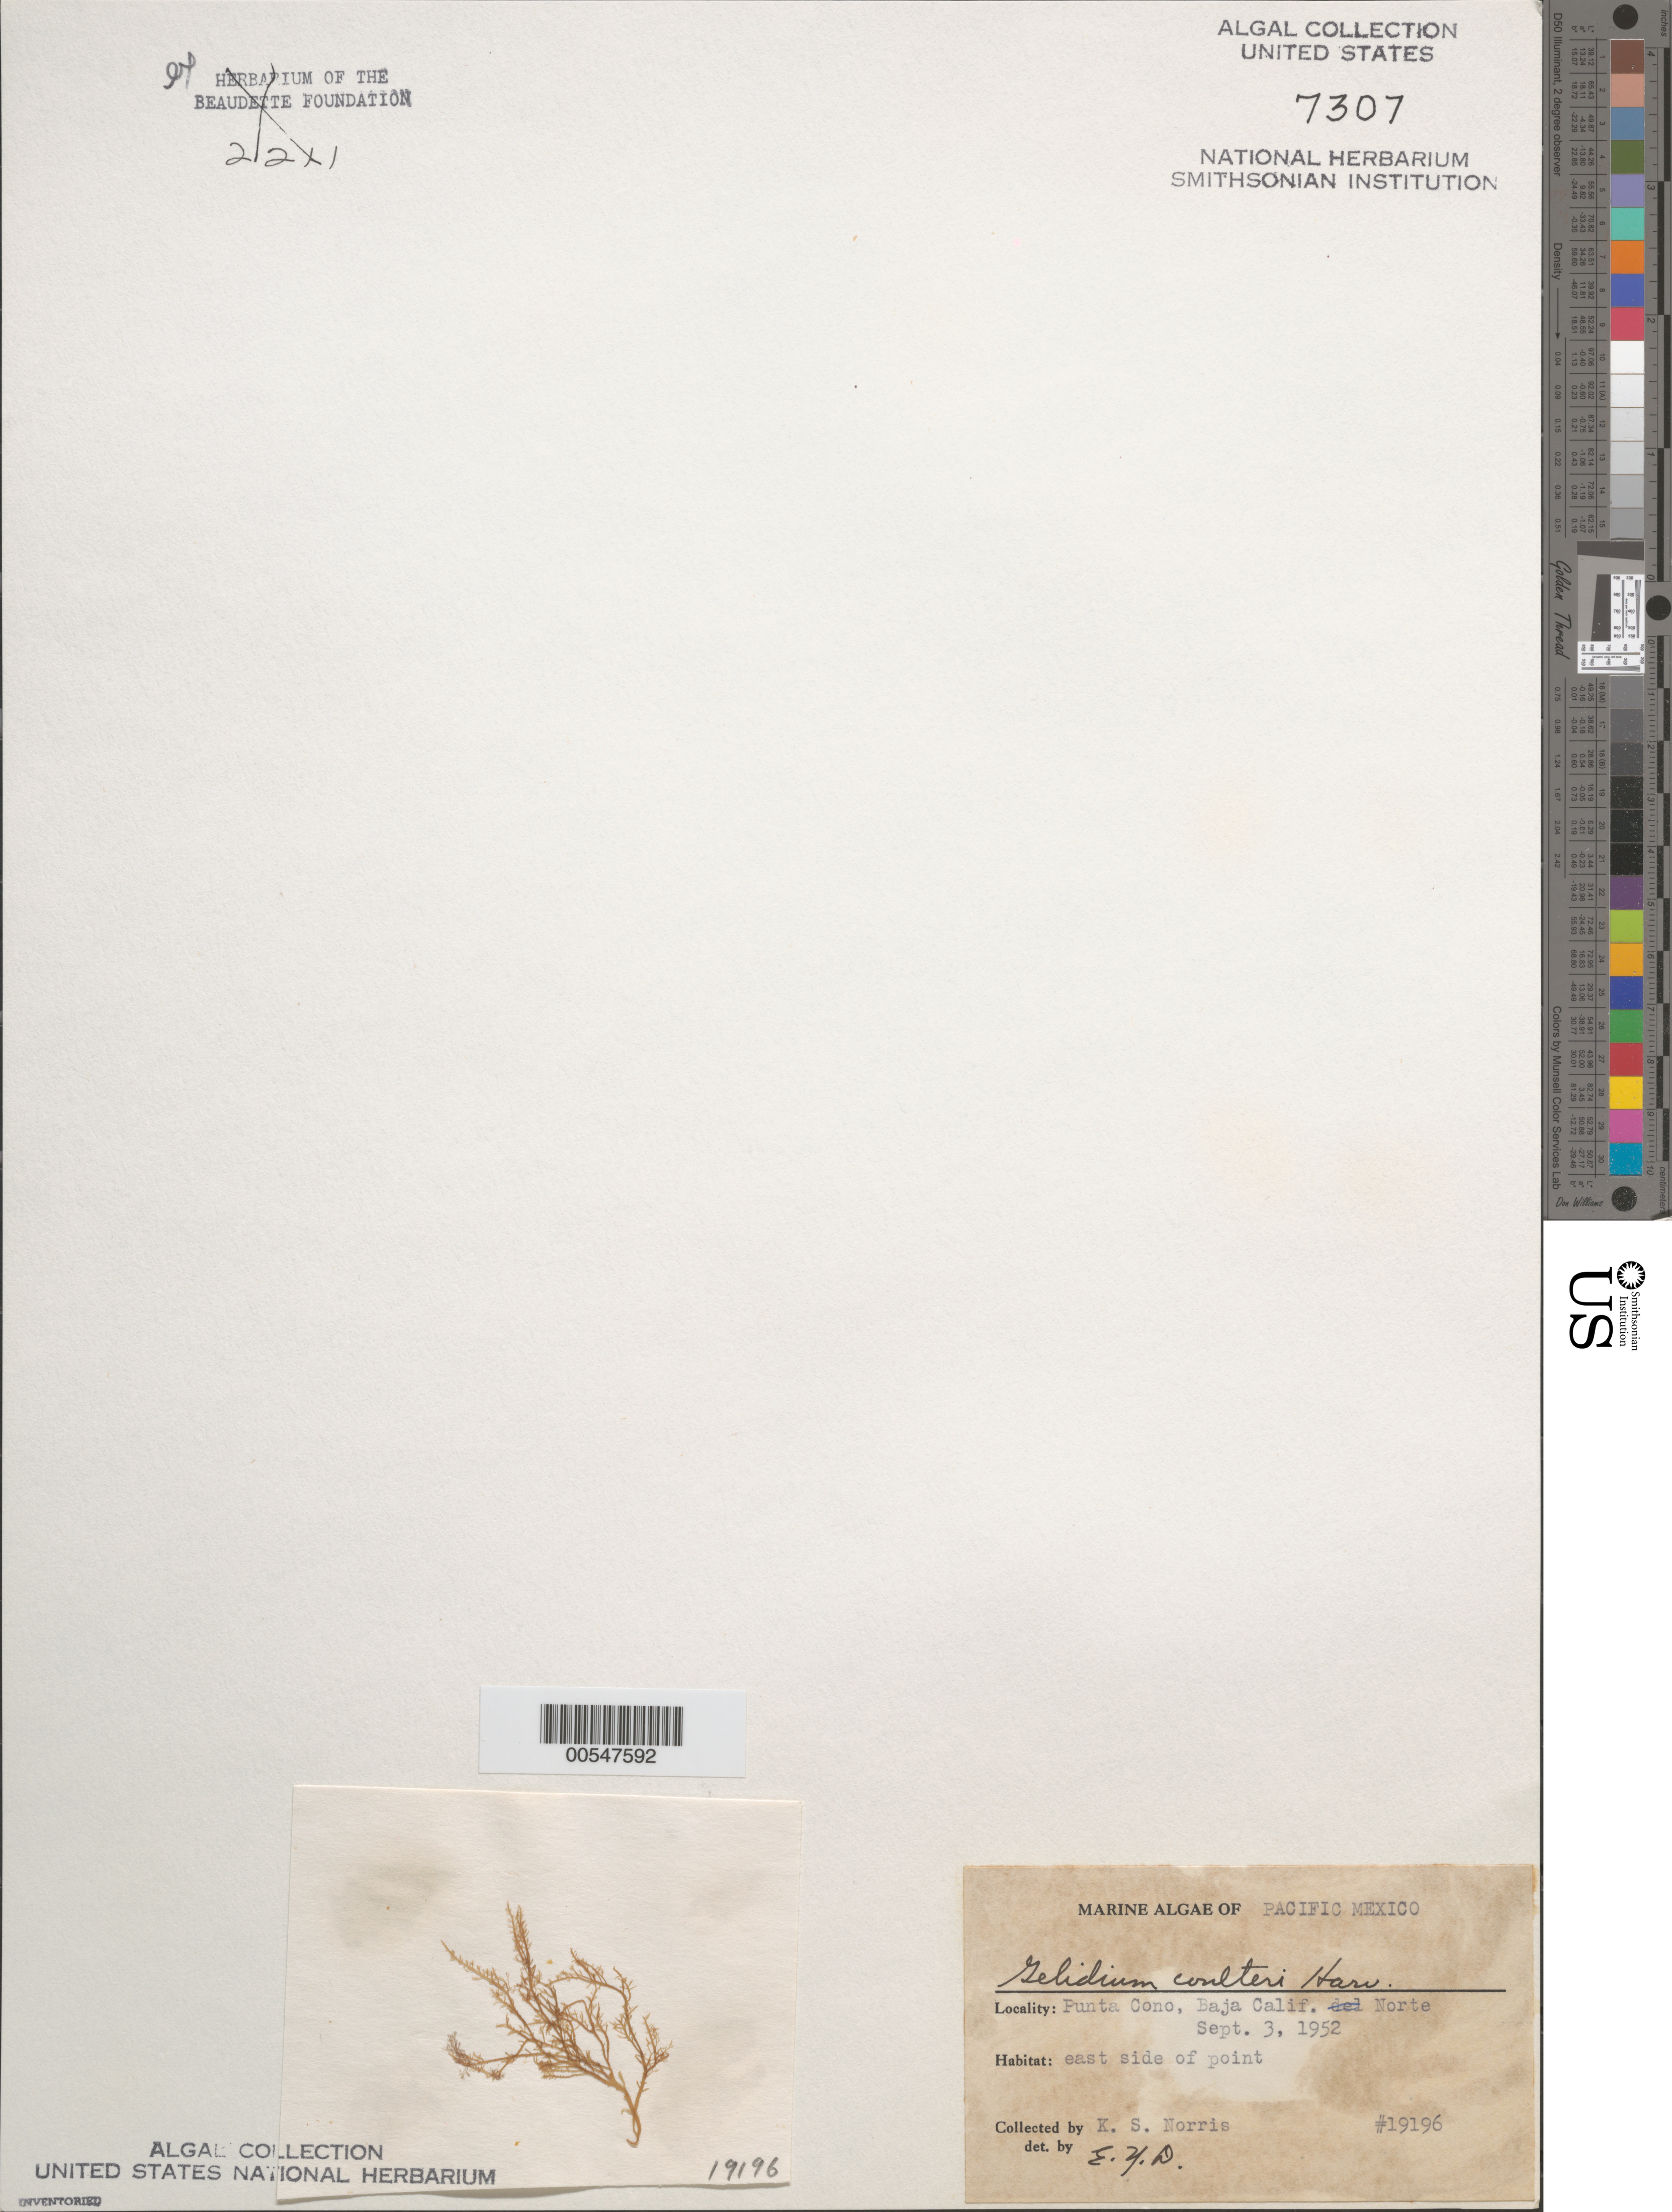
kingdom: Plantae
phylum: Rhodophyta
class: Florideophyceae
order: Gelidiales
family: Gelidiaceae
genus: Gelidium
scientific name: Gelidium coulteri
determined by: Dawson, E. Y.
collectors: K. S. Norris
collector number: EYD 19196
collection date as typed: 03 Sep 1952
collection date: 1952-09-03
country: Mexico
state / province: Baja California Norte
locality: Punta Cono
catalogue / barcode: US 7307